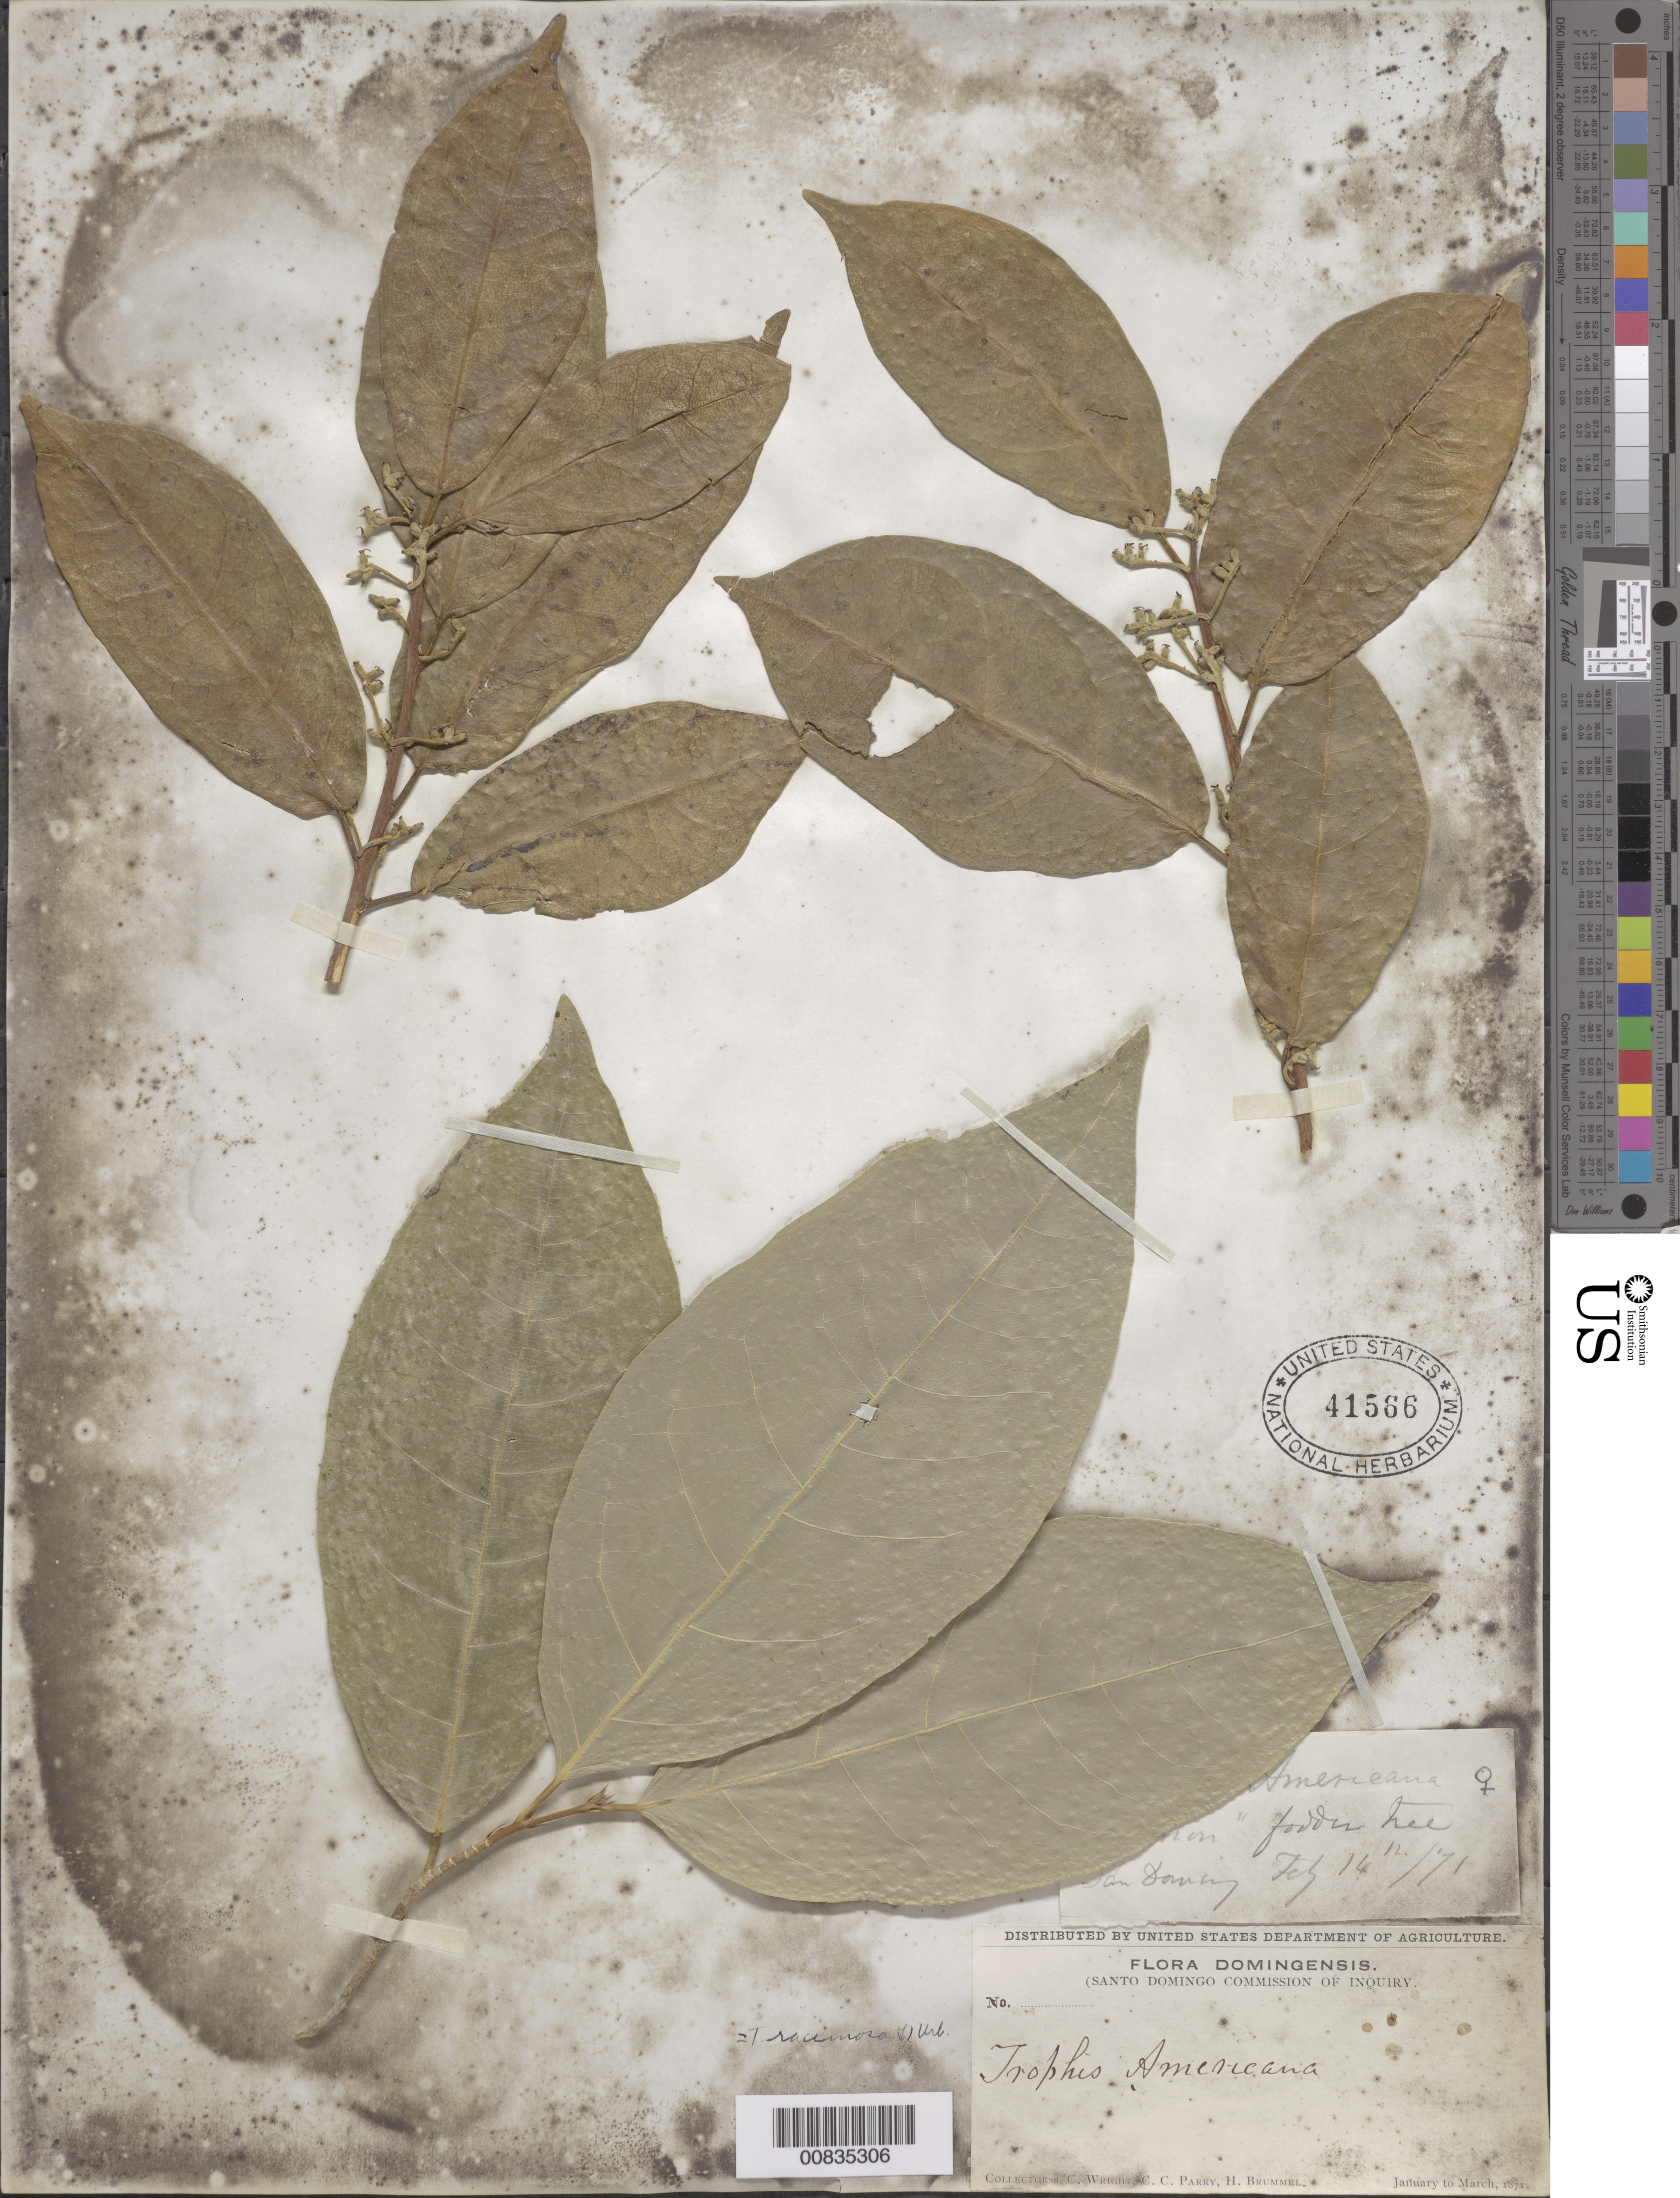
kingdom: Plantae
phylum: Tracheophyta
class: Magnoliopsida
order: Rosales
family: Moraceae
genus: Trophis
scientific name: Trophis racemosa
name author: (L.) Urb.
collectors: C. Wright, C. C. Parry & H. Brummel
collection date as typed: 14 Feb 1871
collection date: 1871-02-14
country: Dominican Republic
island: Hispaniola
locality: San Domingo.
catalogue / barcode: US 41566